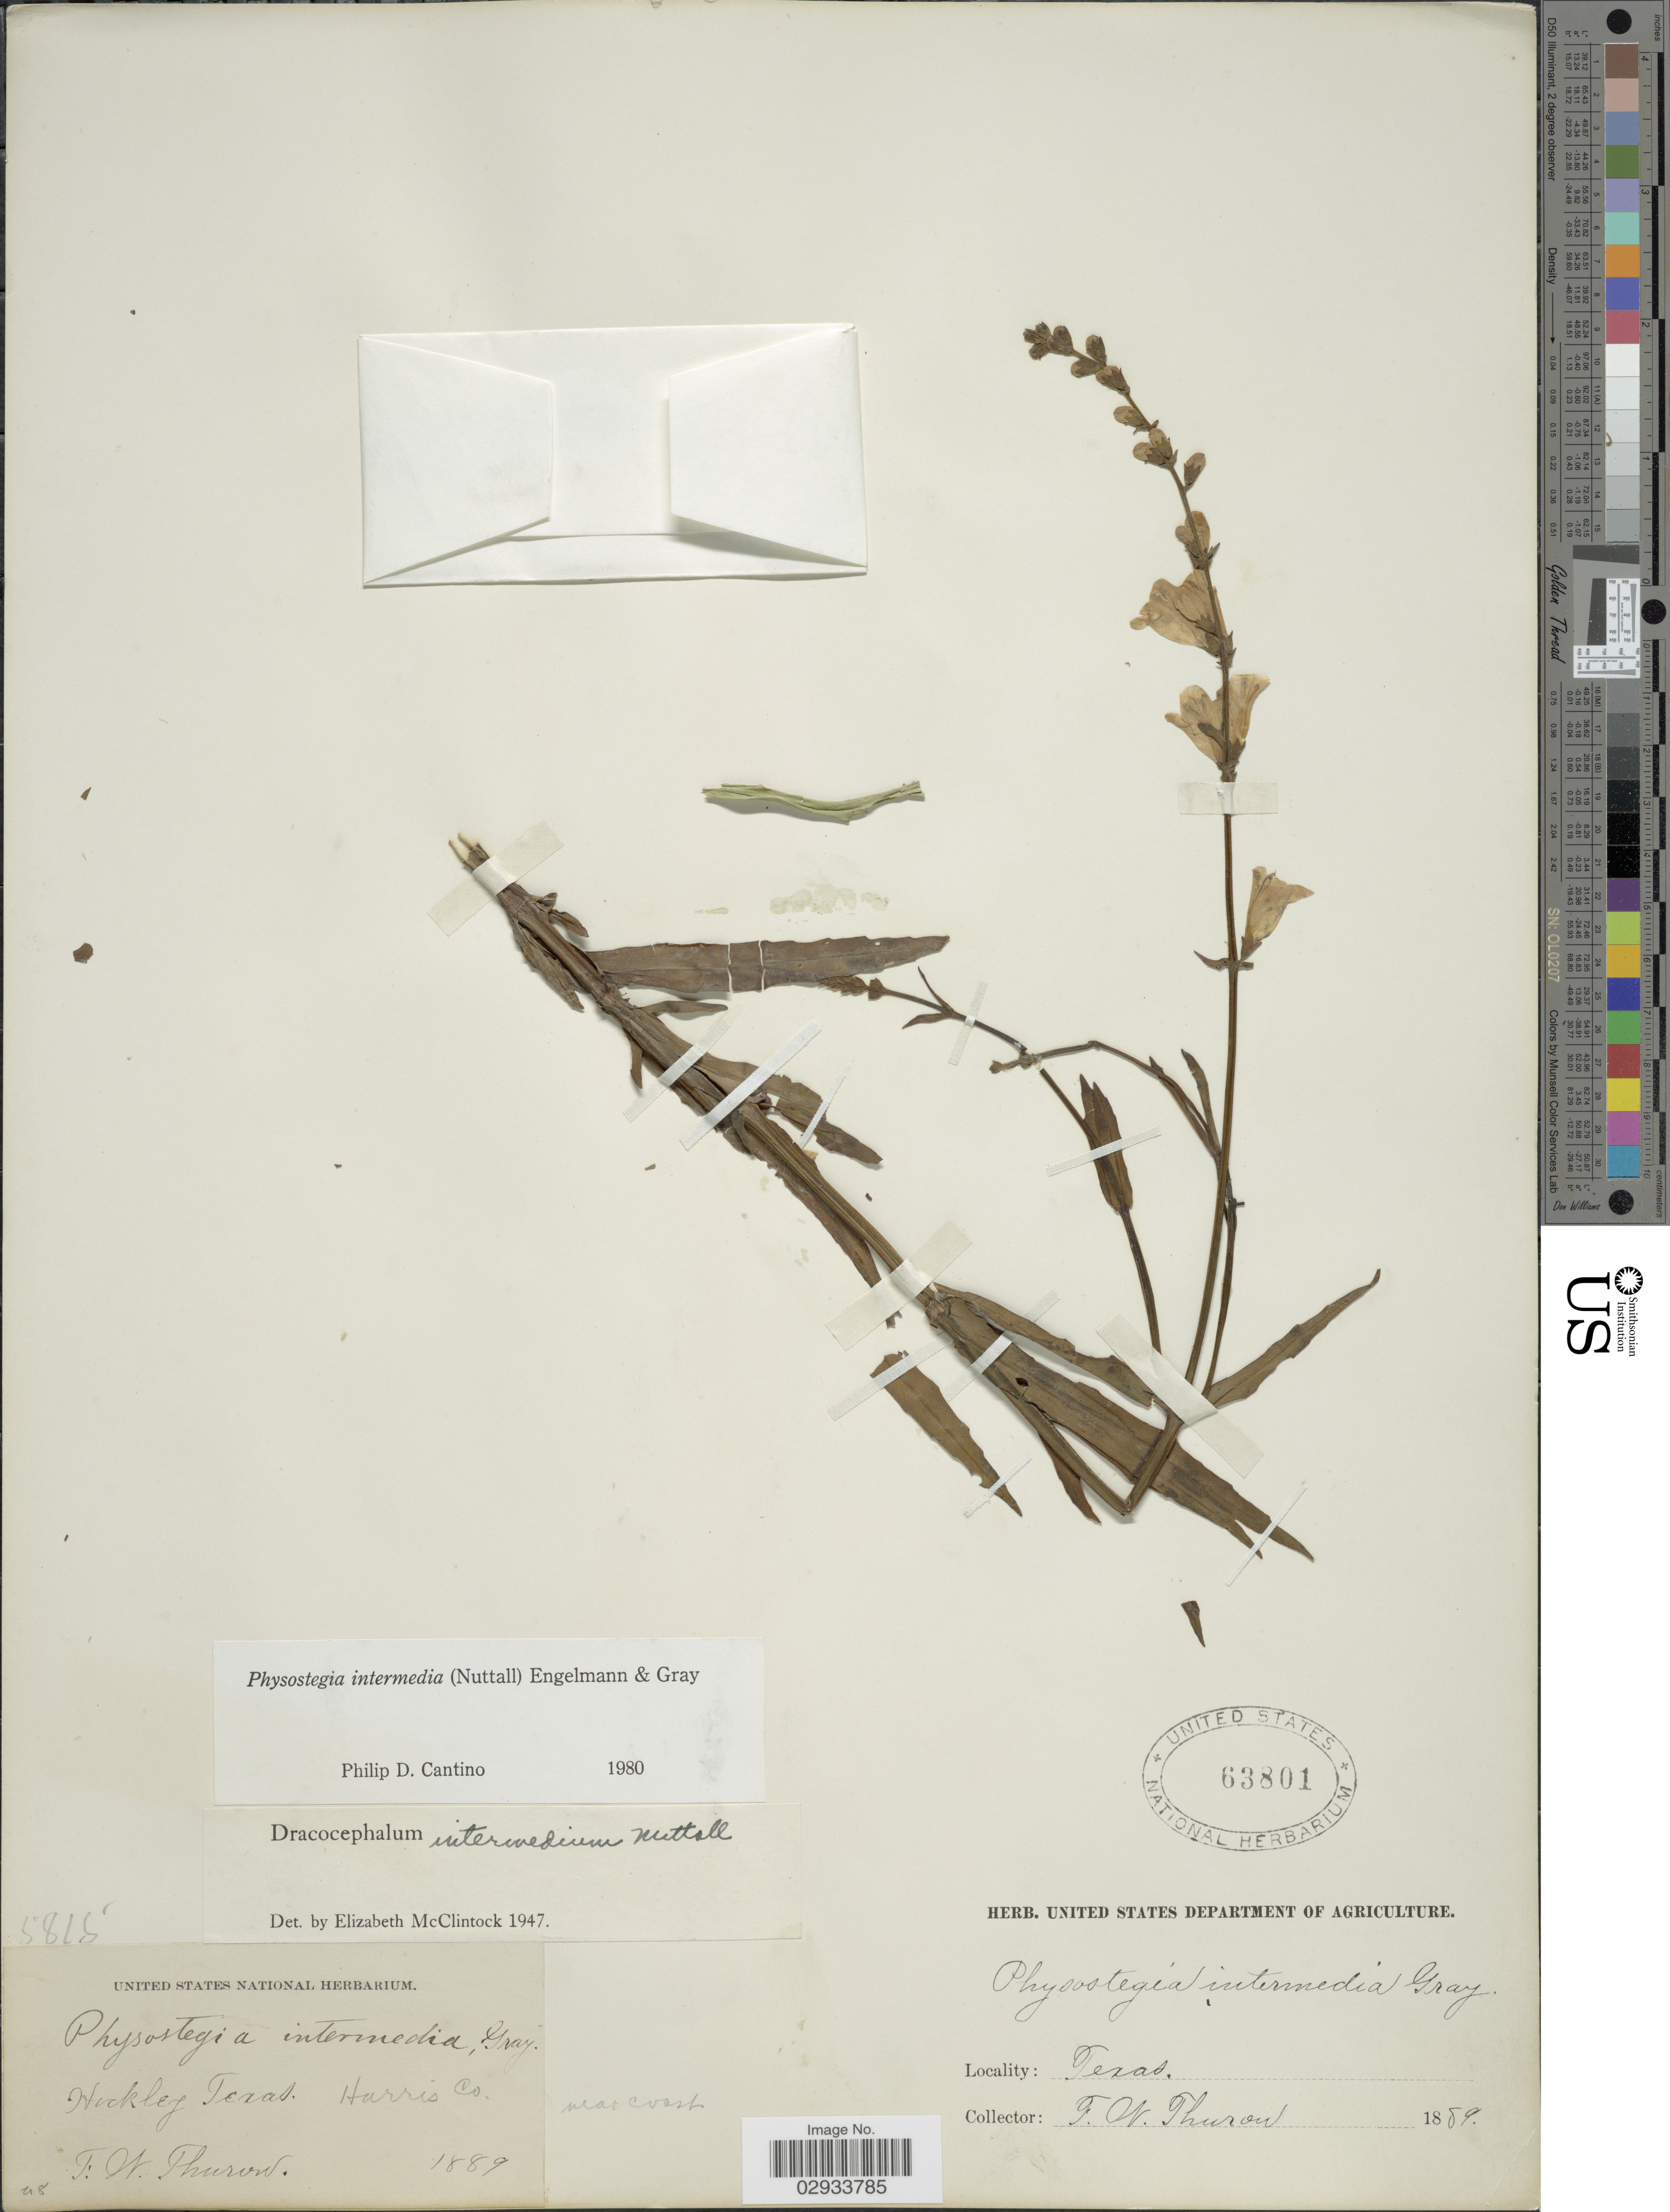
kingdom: Plantae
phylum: Tracheophyta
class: Magnoliopsida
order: Lamiales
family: Lamiaceae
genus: Physostegia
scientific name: Physostegia intermedia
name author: (Nutt.) Engelm. & A. Gray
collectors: F. Thuron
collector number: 48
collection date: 1889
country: United States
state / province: Texas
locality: Hickley Texas, Harris Co., near coast.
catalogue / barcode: US 63801